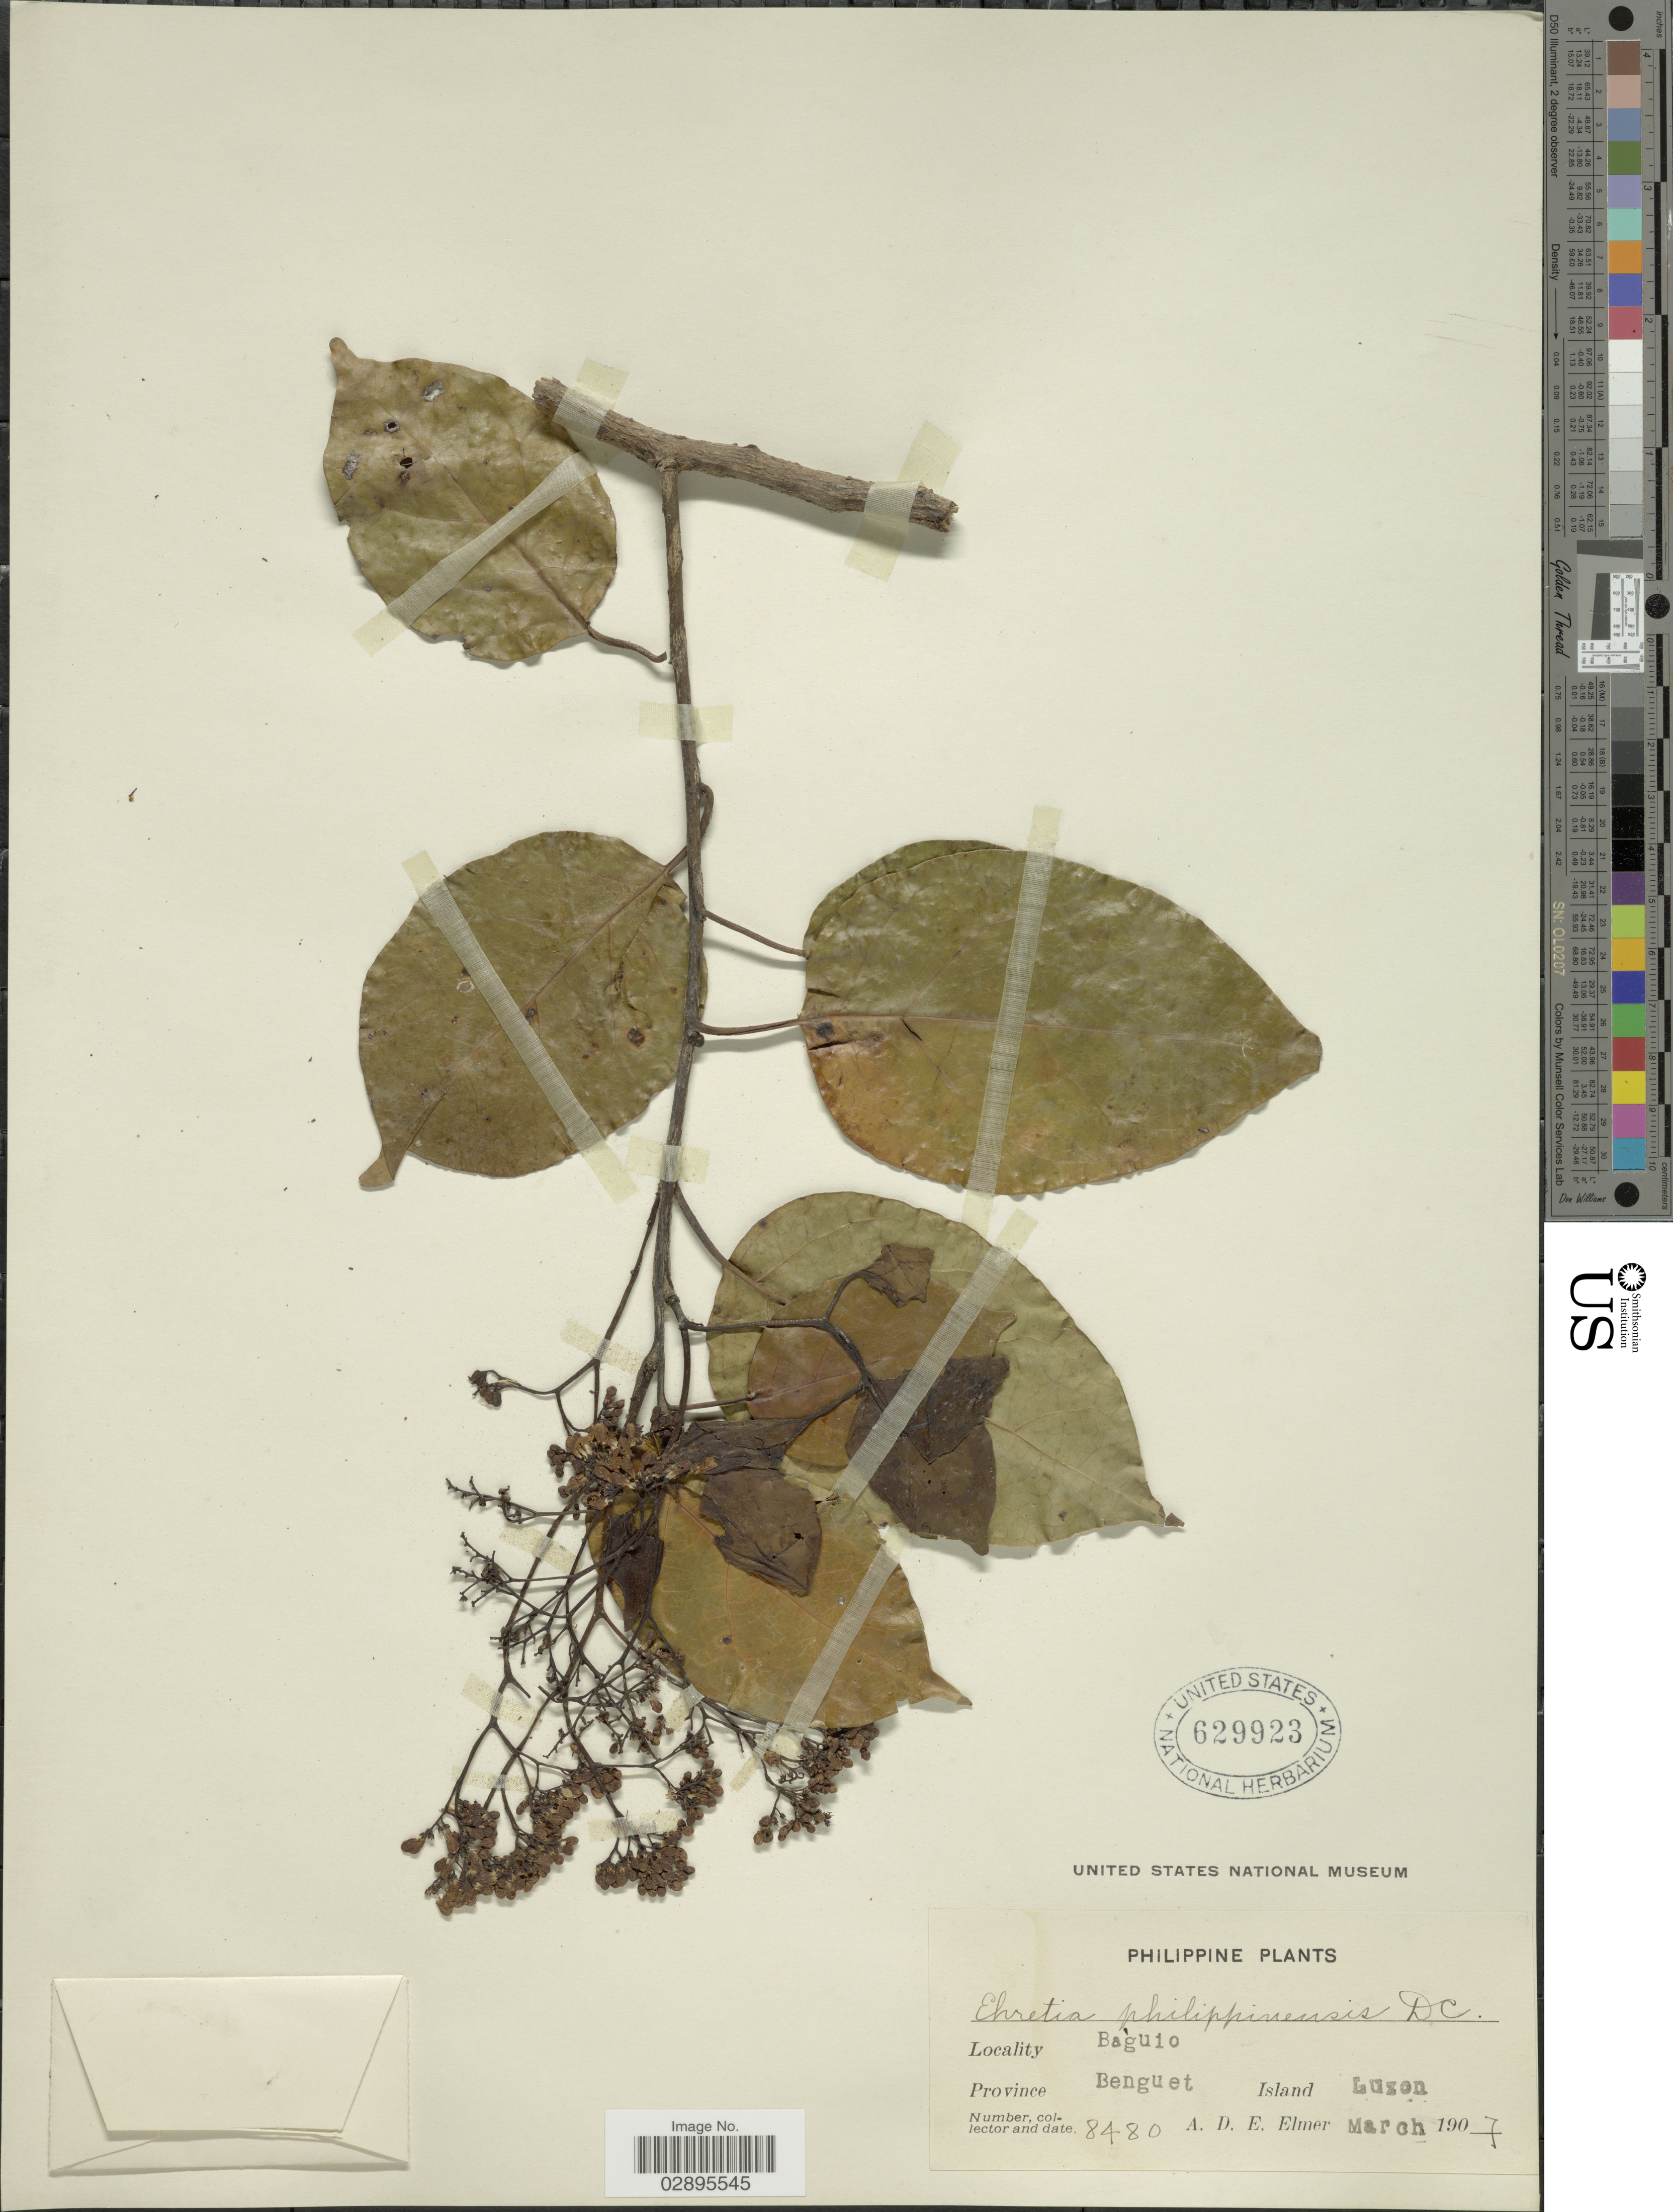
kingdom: Plantae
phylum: Tracheophyta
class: Magnoliopsida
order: Boraginales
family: Ehretiaceae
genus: Ehretia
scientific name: Ehretia philippinensis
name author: A. DC.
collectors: A. D. E. Elmer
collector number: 8480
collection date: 1907-03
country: Philippines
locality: Baguio. Province Benguet, Island Luzon.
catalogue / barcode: US 629923